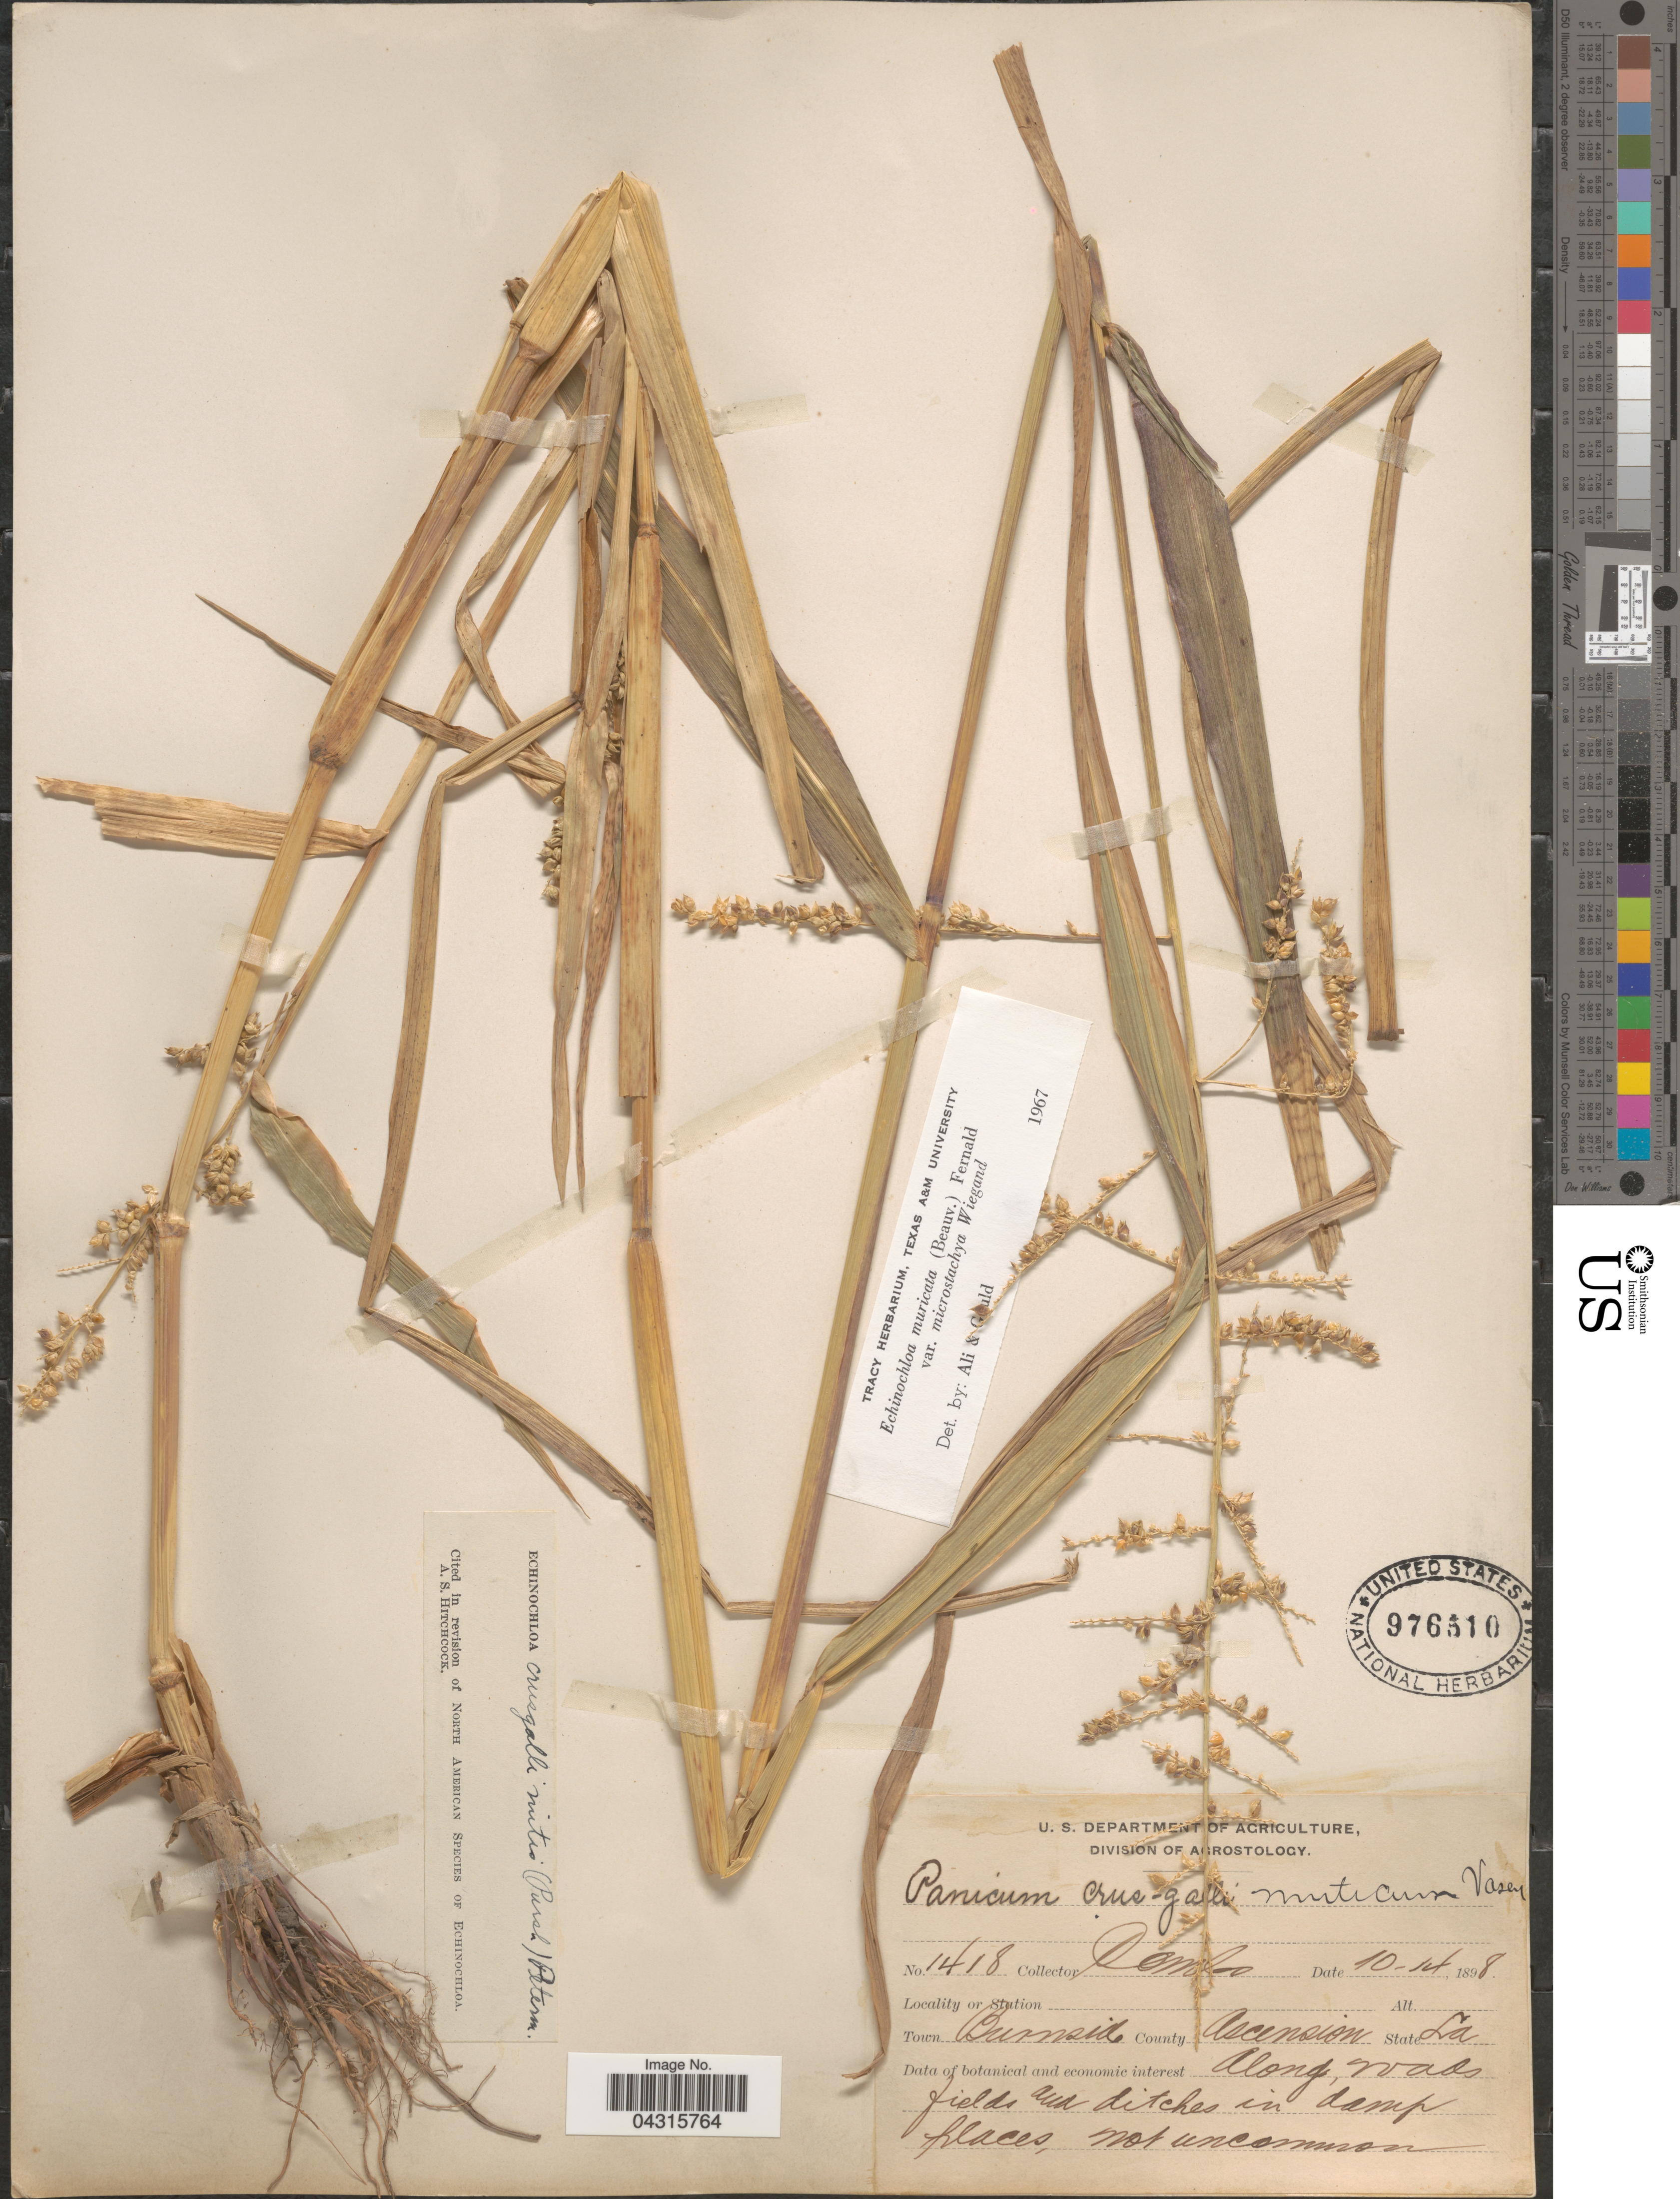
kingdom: Plantae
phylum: Tracheophyta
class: Liliopsida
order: Poales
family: Poaceae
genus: Echinochloa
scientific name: Echinochloa muricata var. microstachya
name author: Wiegand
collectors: -. Combs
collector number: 1418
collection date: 1898-10-14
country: United States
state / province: Louisiana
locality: Town Burnside. County Ascension.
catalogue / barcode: US 976510